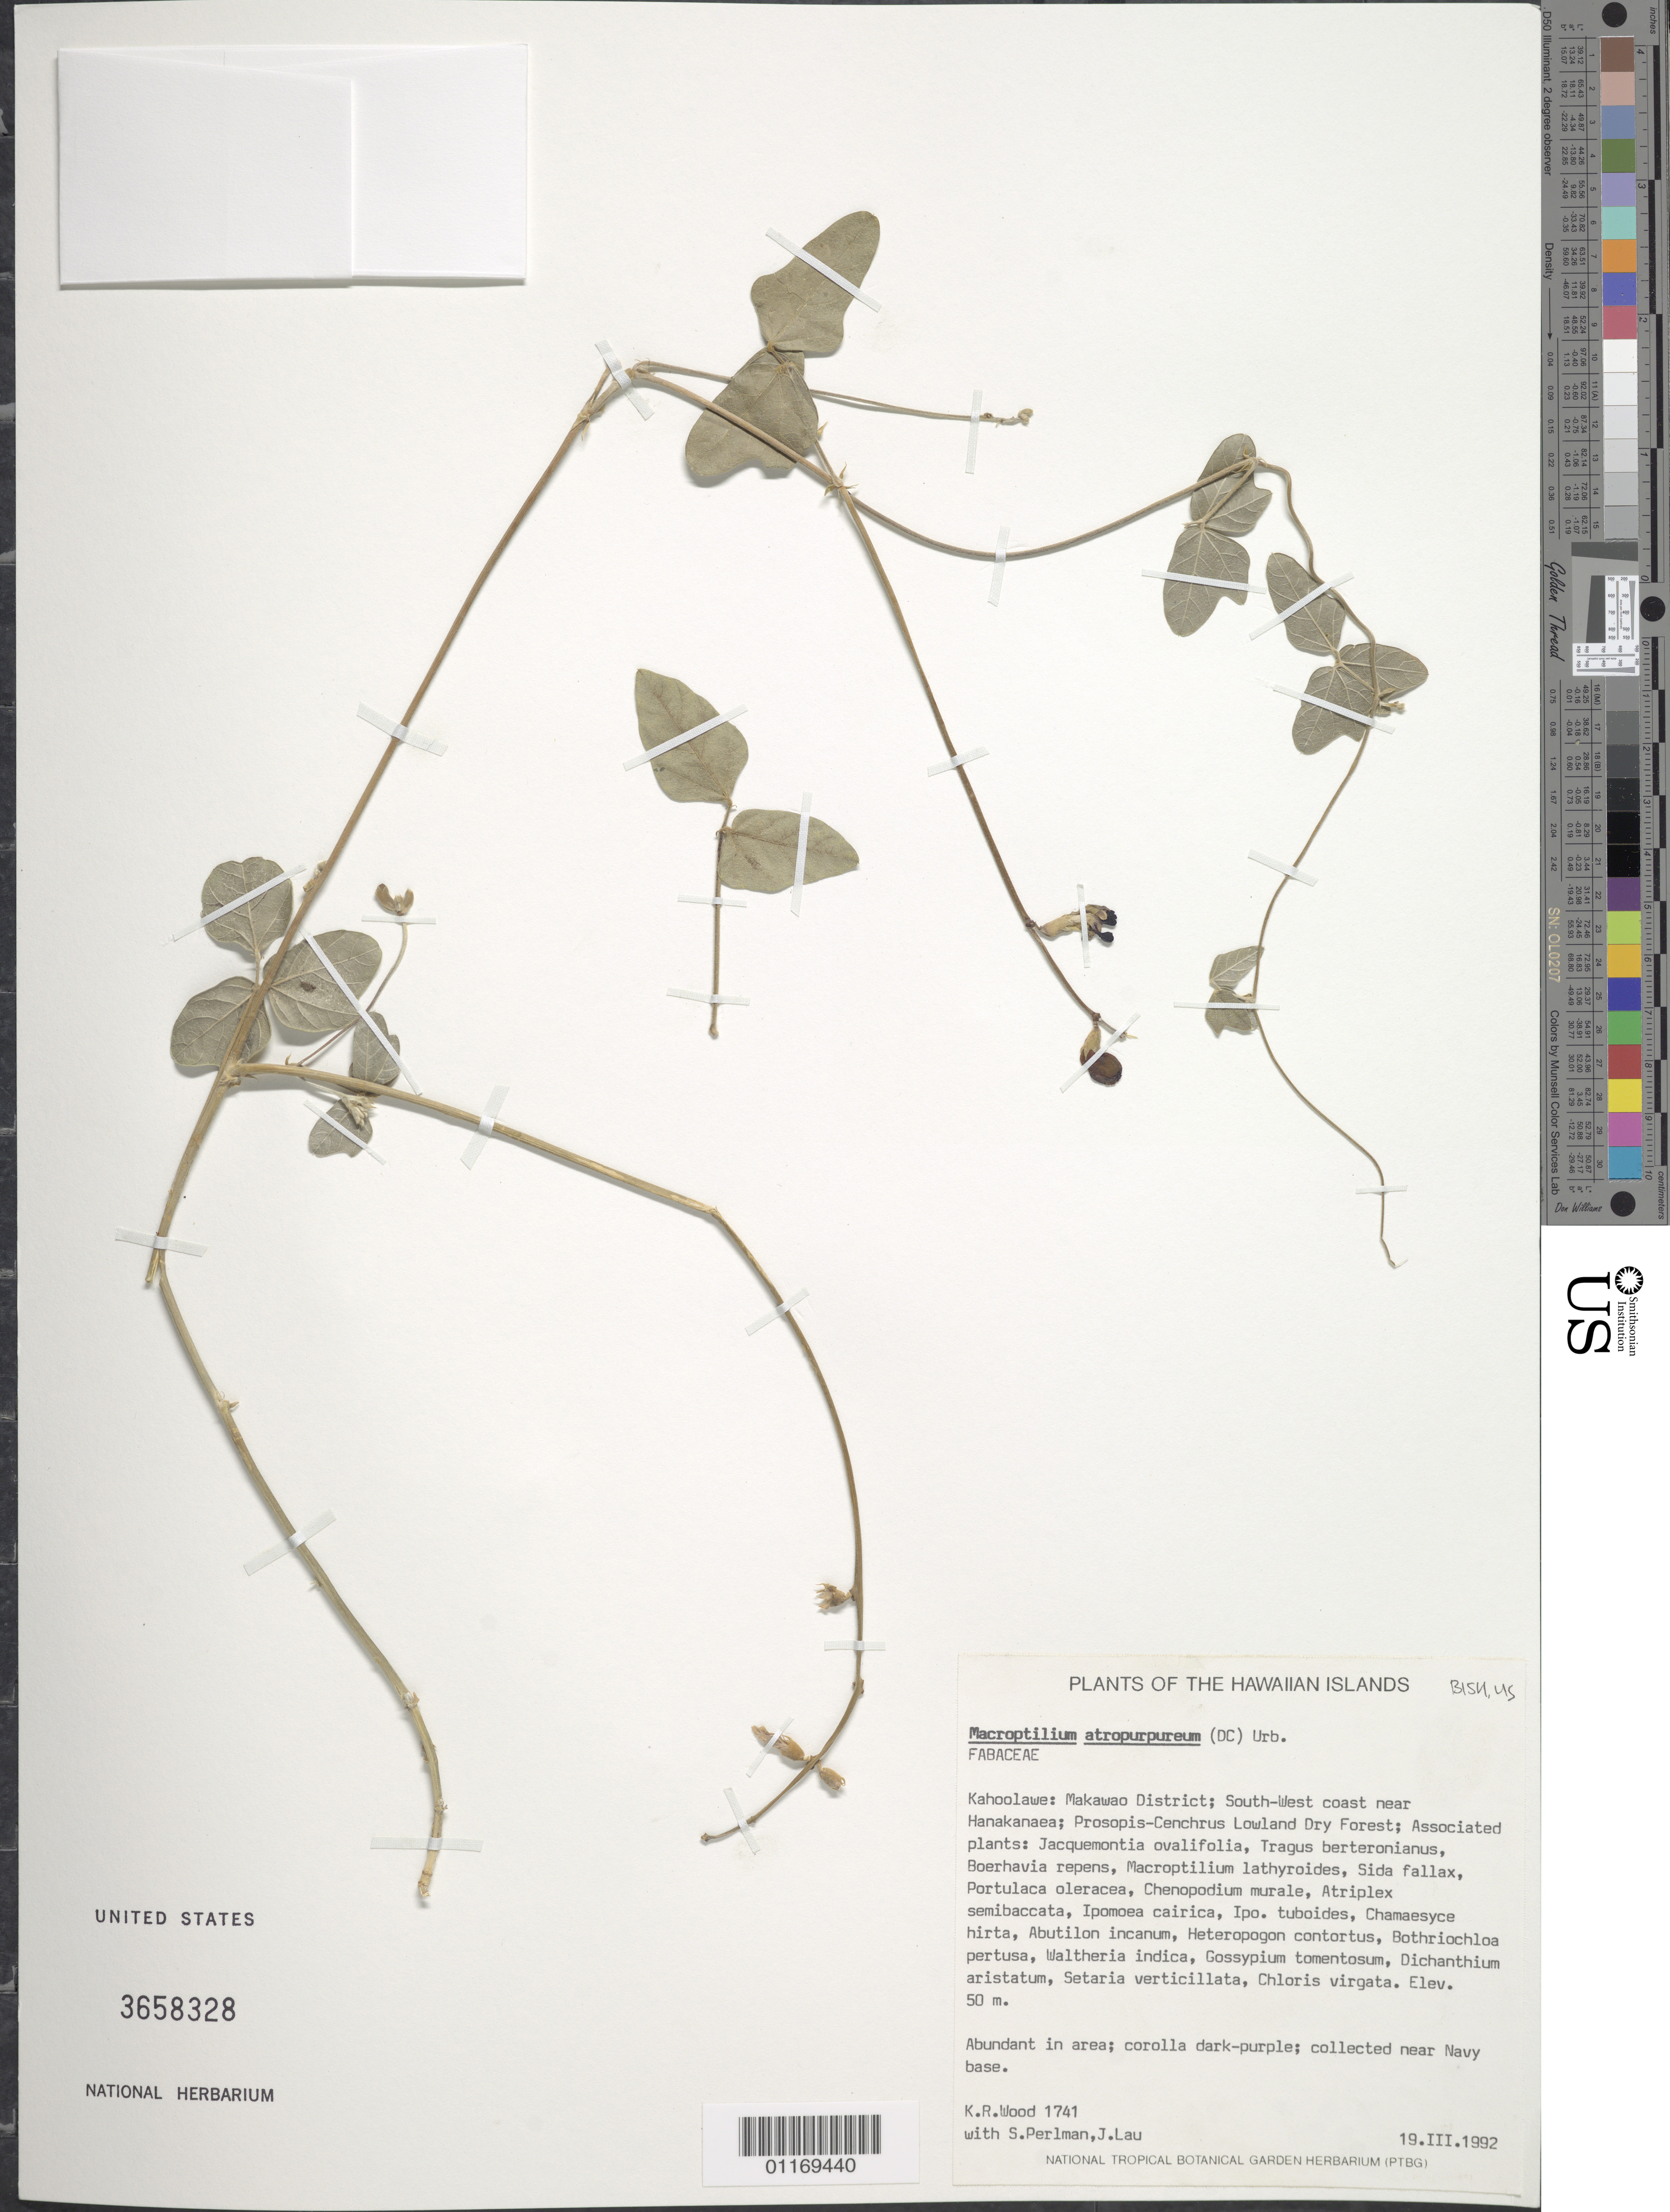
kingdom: Plantae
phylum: Tracheophyta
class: Magnoliopsida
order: Fabales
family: Fabaceae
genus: Macroptilium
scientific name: Macroptilium atropurpureum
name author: (DC.) Urb.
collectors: K. R. Wood, S. P. Perlman & J. Lau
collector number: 1741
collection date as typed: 19 Mar 1992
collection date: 1992-03-19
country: United States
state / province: Hawaii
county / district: Maui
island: Kaho'olawe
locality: Makawao District; SW coast near Hanakanaea; near Navy base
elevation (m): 50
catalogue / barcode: US 3658328